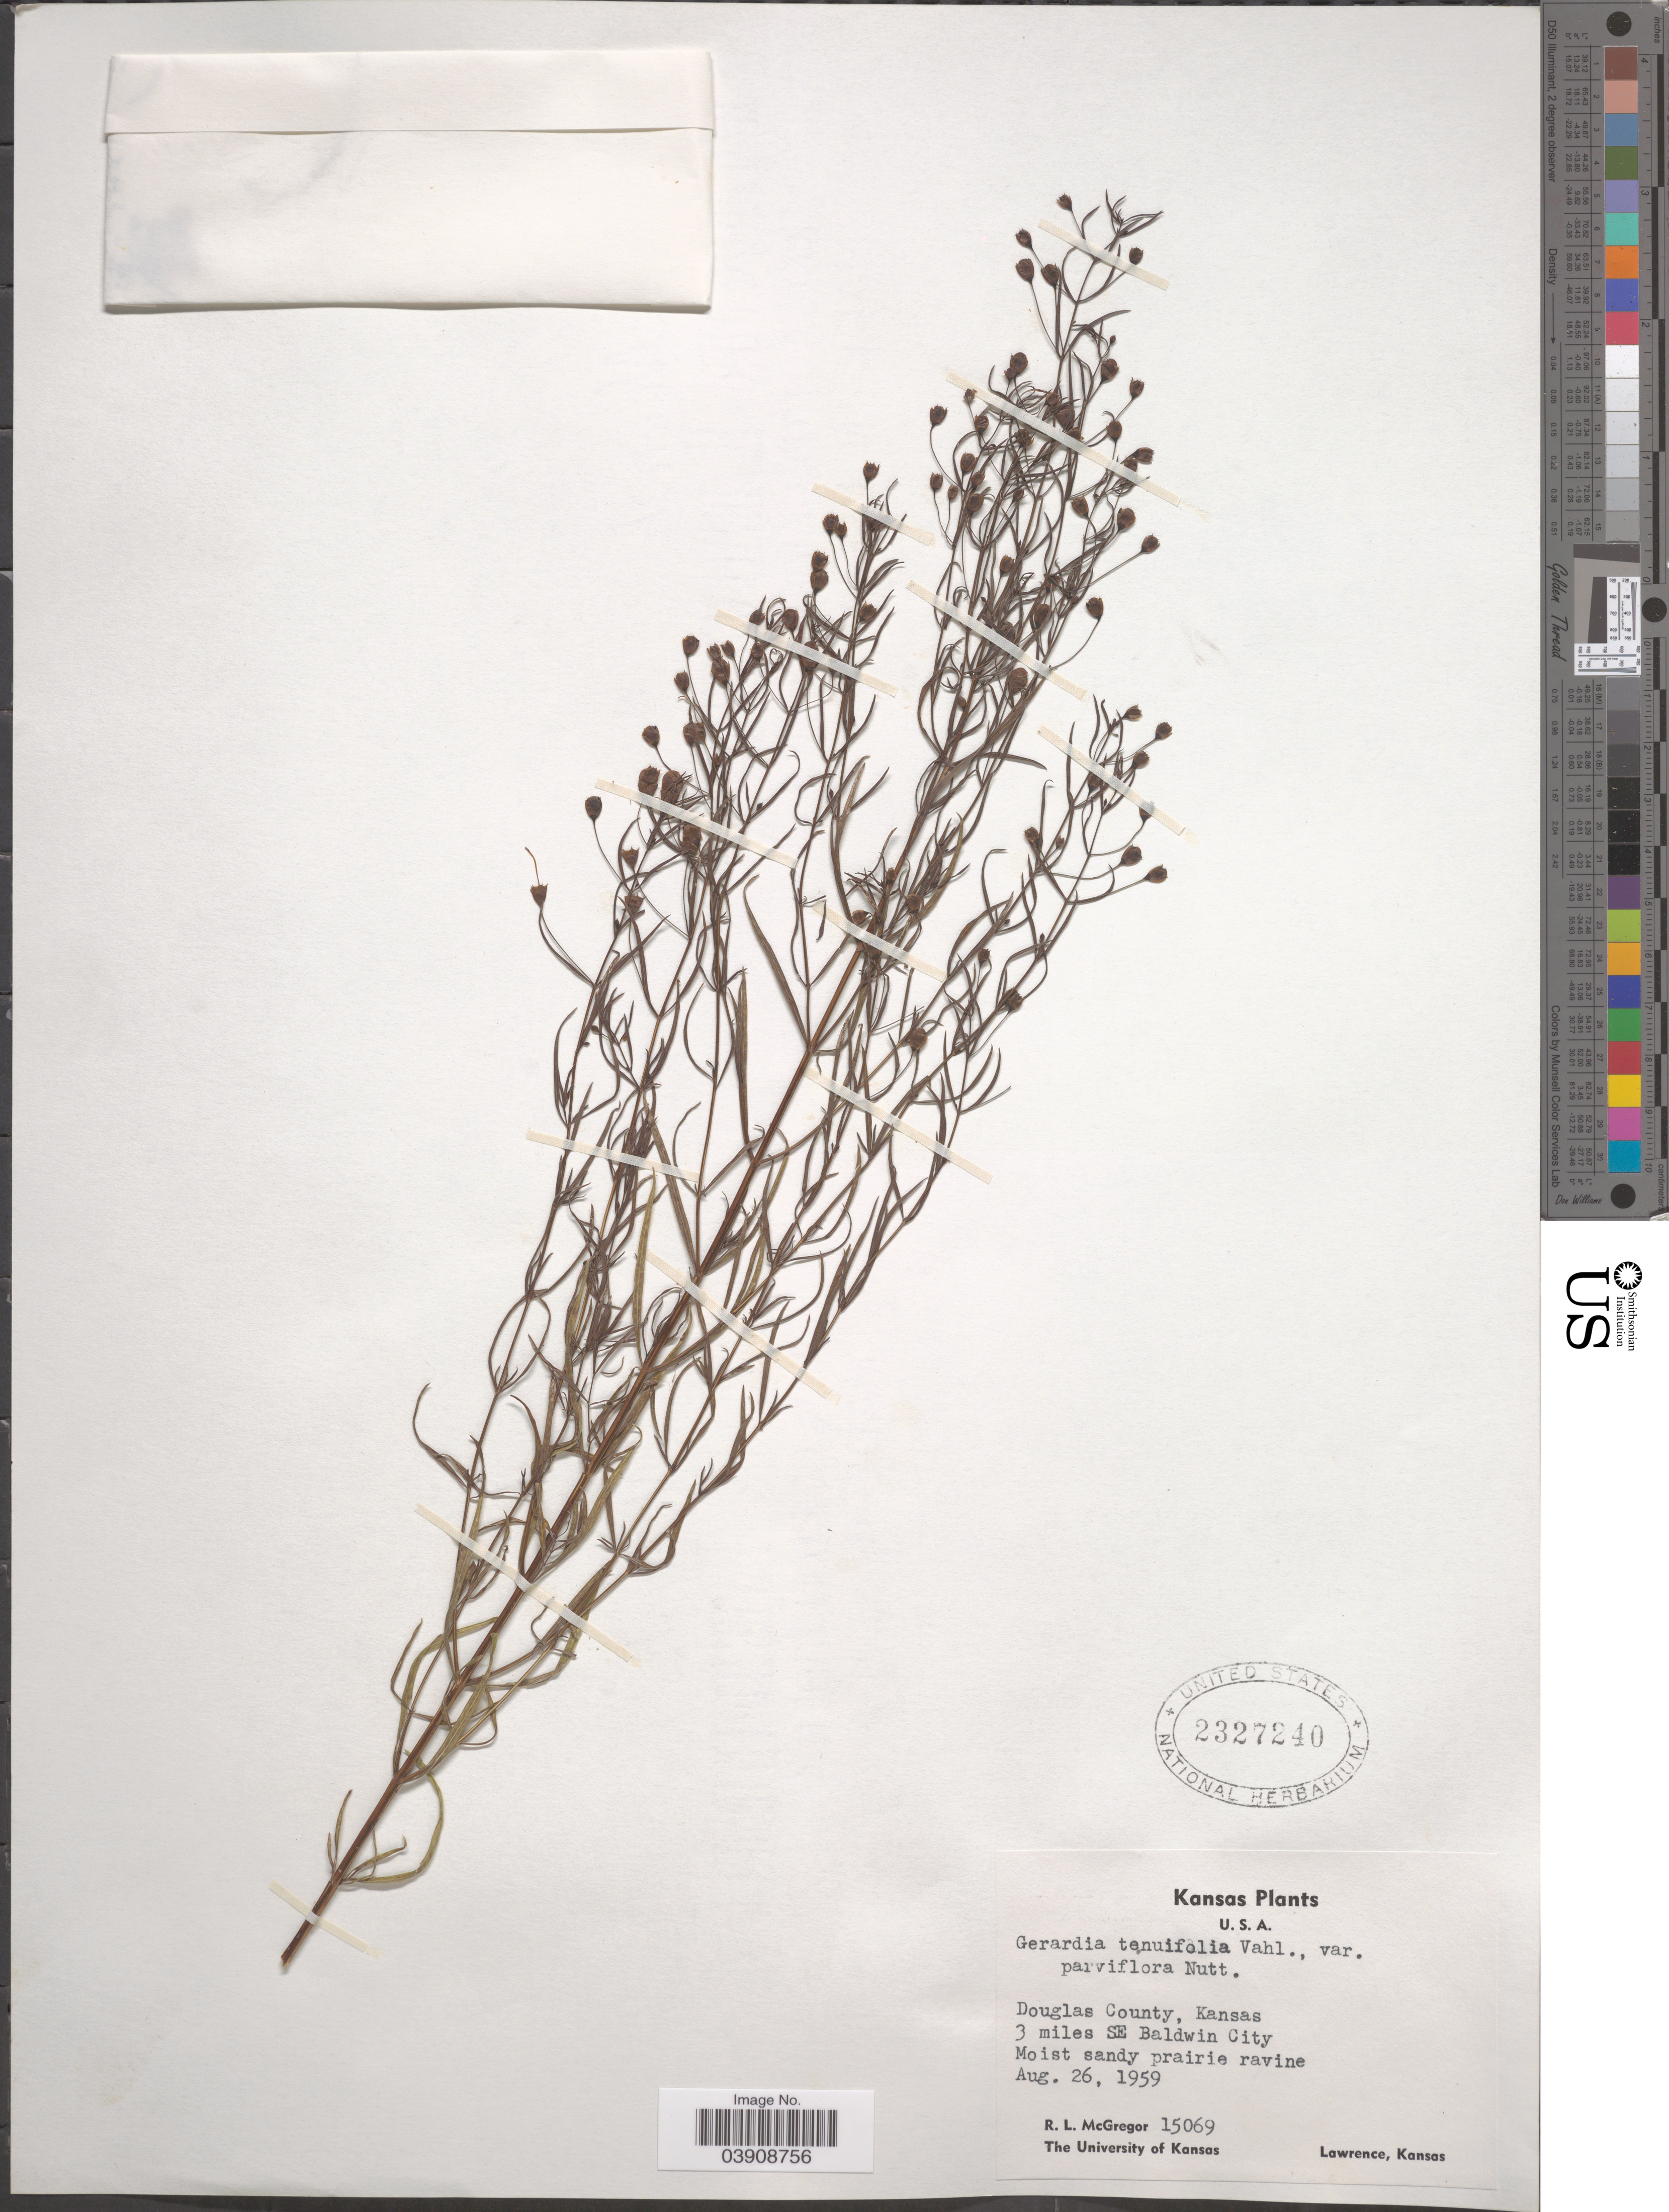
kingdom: Plantae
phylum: Tracheophyta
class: Magnoliopsida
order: Lamiales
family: Orobanchaceae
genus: Agalinis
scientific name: Agalinis tenuifolia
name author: (Vahl) Raf.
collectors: R. McGregor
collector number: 15069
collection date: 1959-08-26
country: United States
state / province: Kansas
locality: Douglas County, 3 miles SE Baldwin City. Moist sandy prairie ravine.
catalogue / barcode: US 2327240